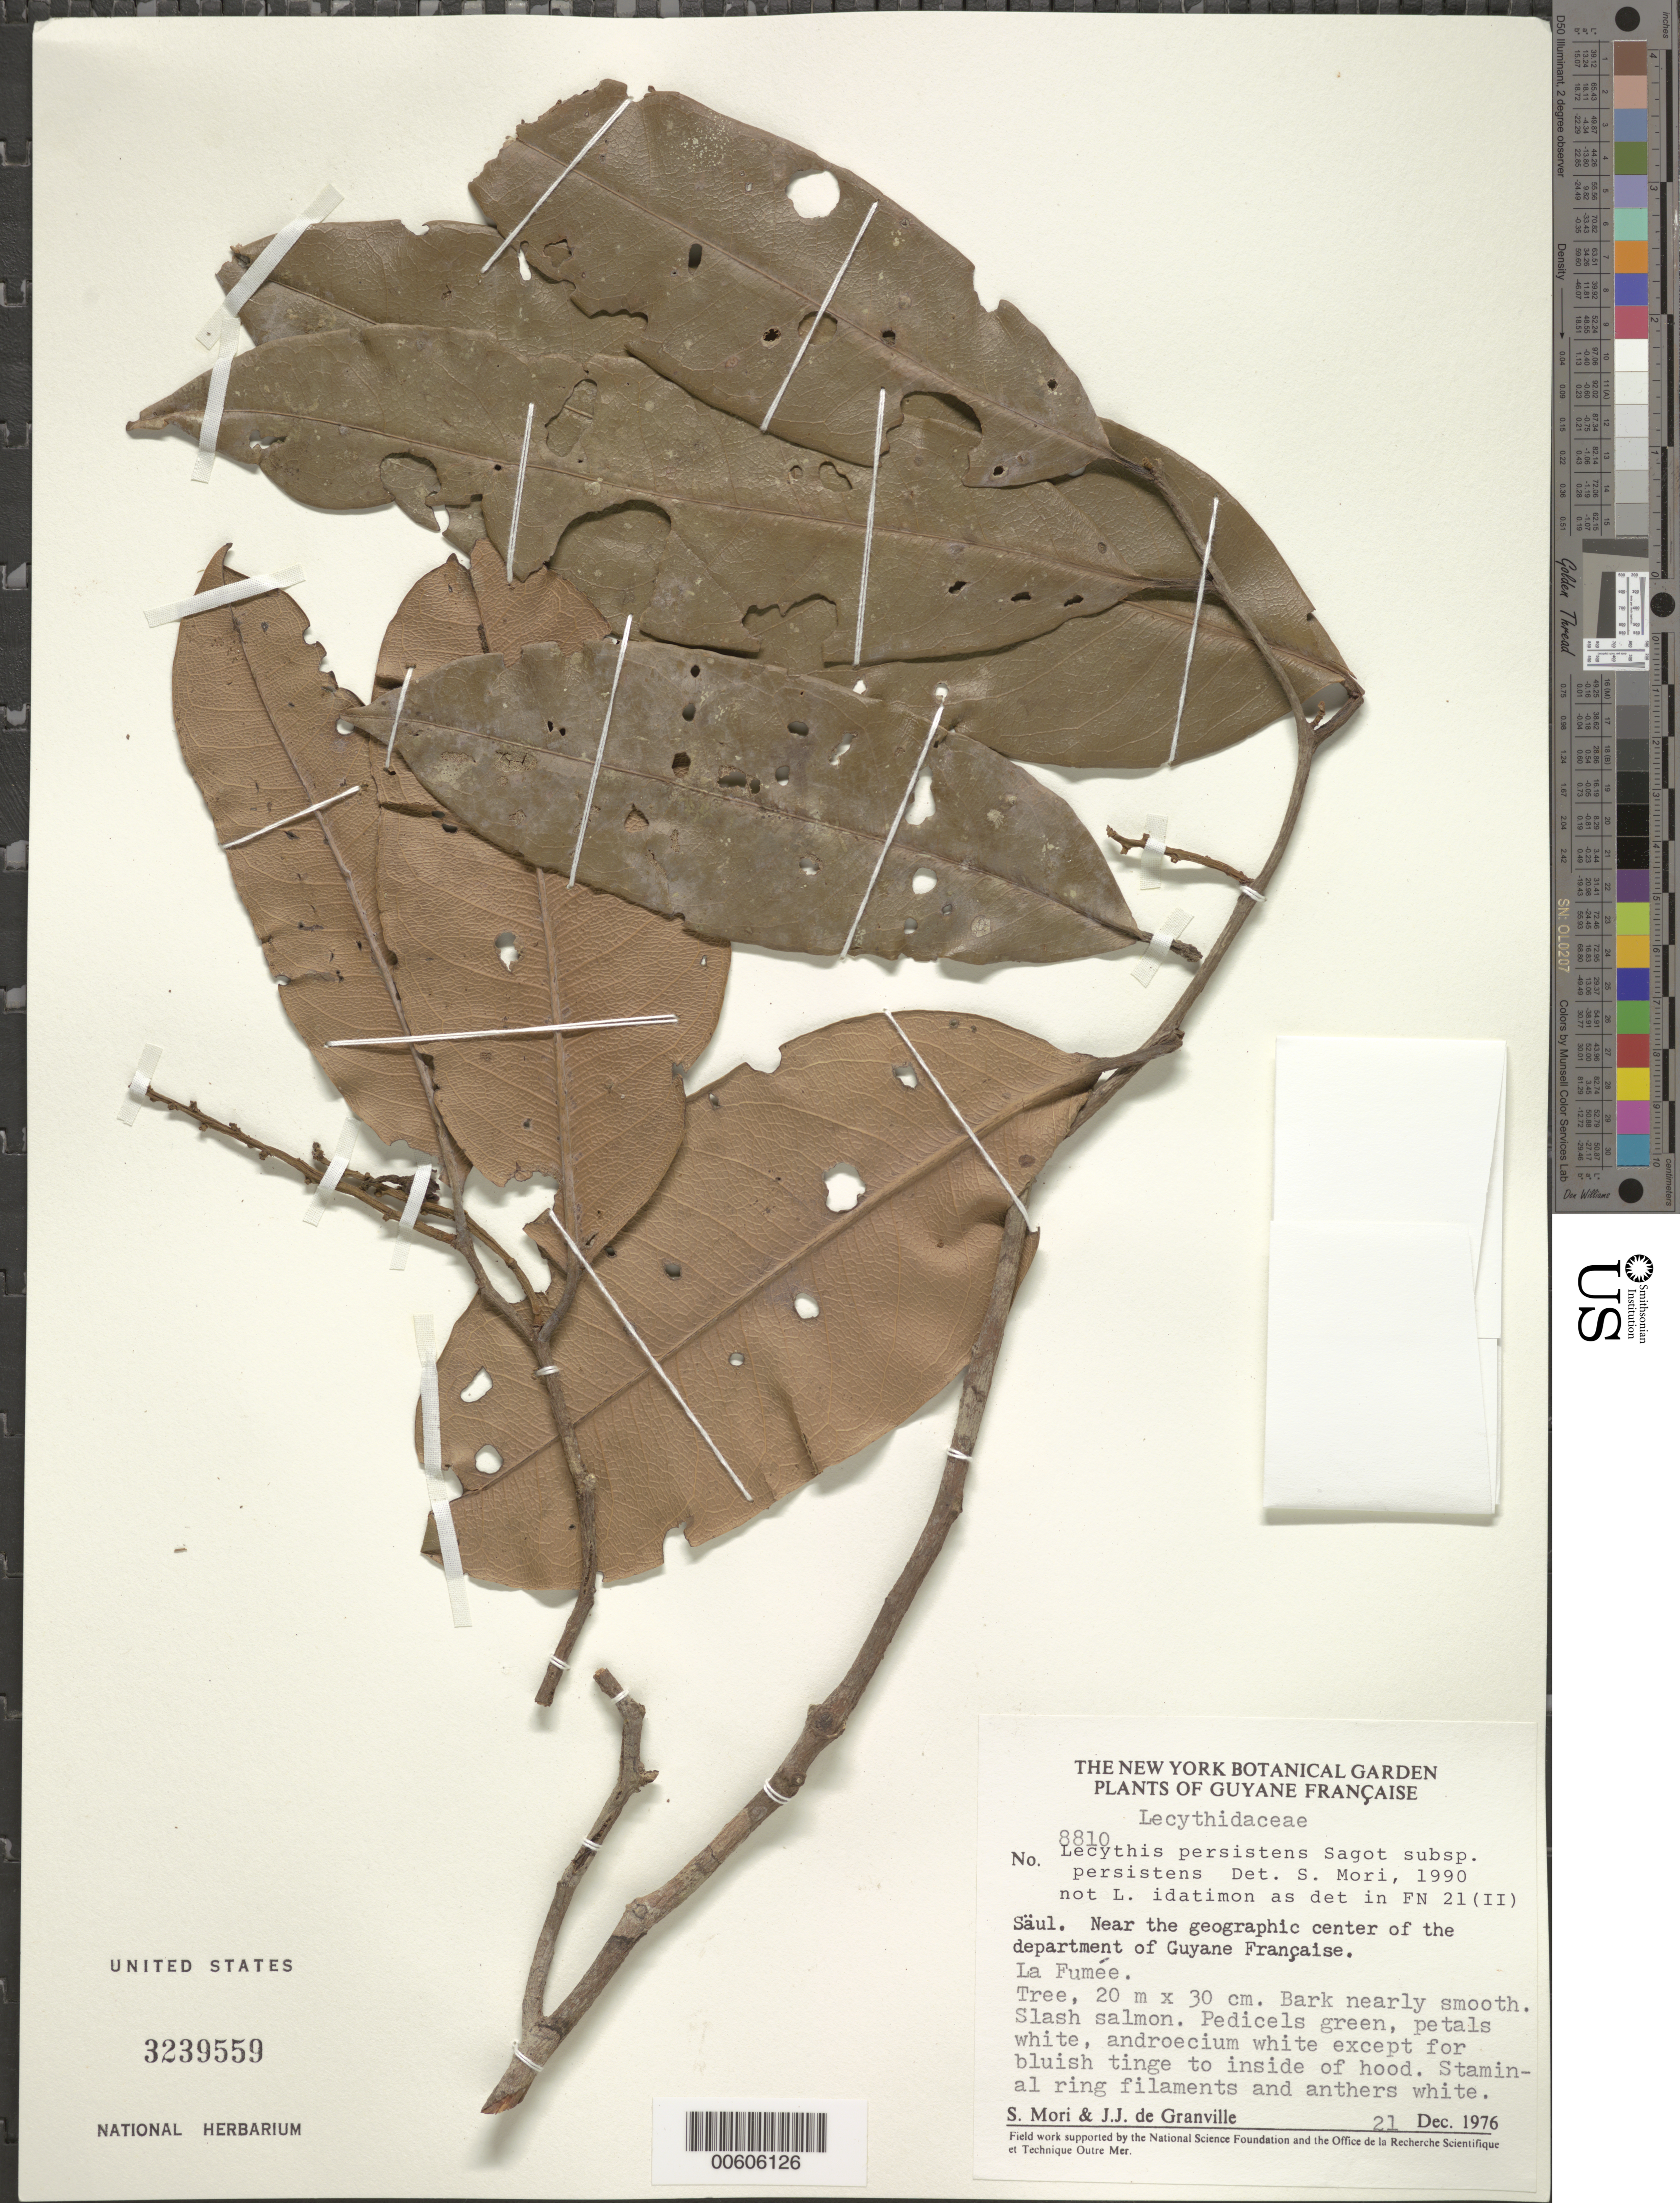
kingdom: Plantae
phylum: Tracheophyta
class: Magnoliopsida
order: Ericales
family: Lecythidaceae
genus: Lecythis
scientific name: Lecythis persistens subsp. persistens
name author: Sagot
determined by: Mori, Scott A.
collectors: S. Mori & J.-J. de Granville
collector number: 8810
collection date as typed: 21-Dec-76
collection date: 1976-12-21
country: French Guiana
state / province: Saint-Laurent-du-Maroni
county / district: Saül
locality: Saül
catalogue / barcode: US 3239559